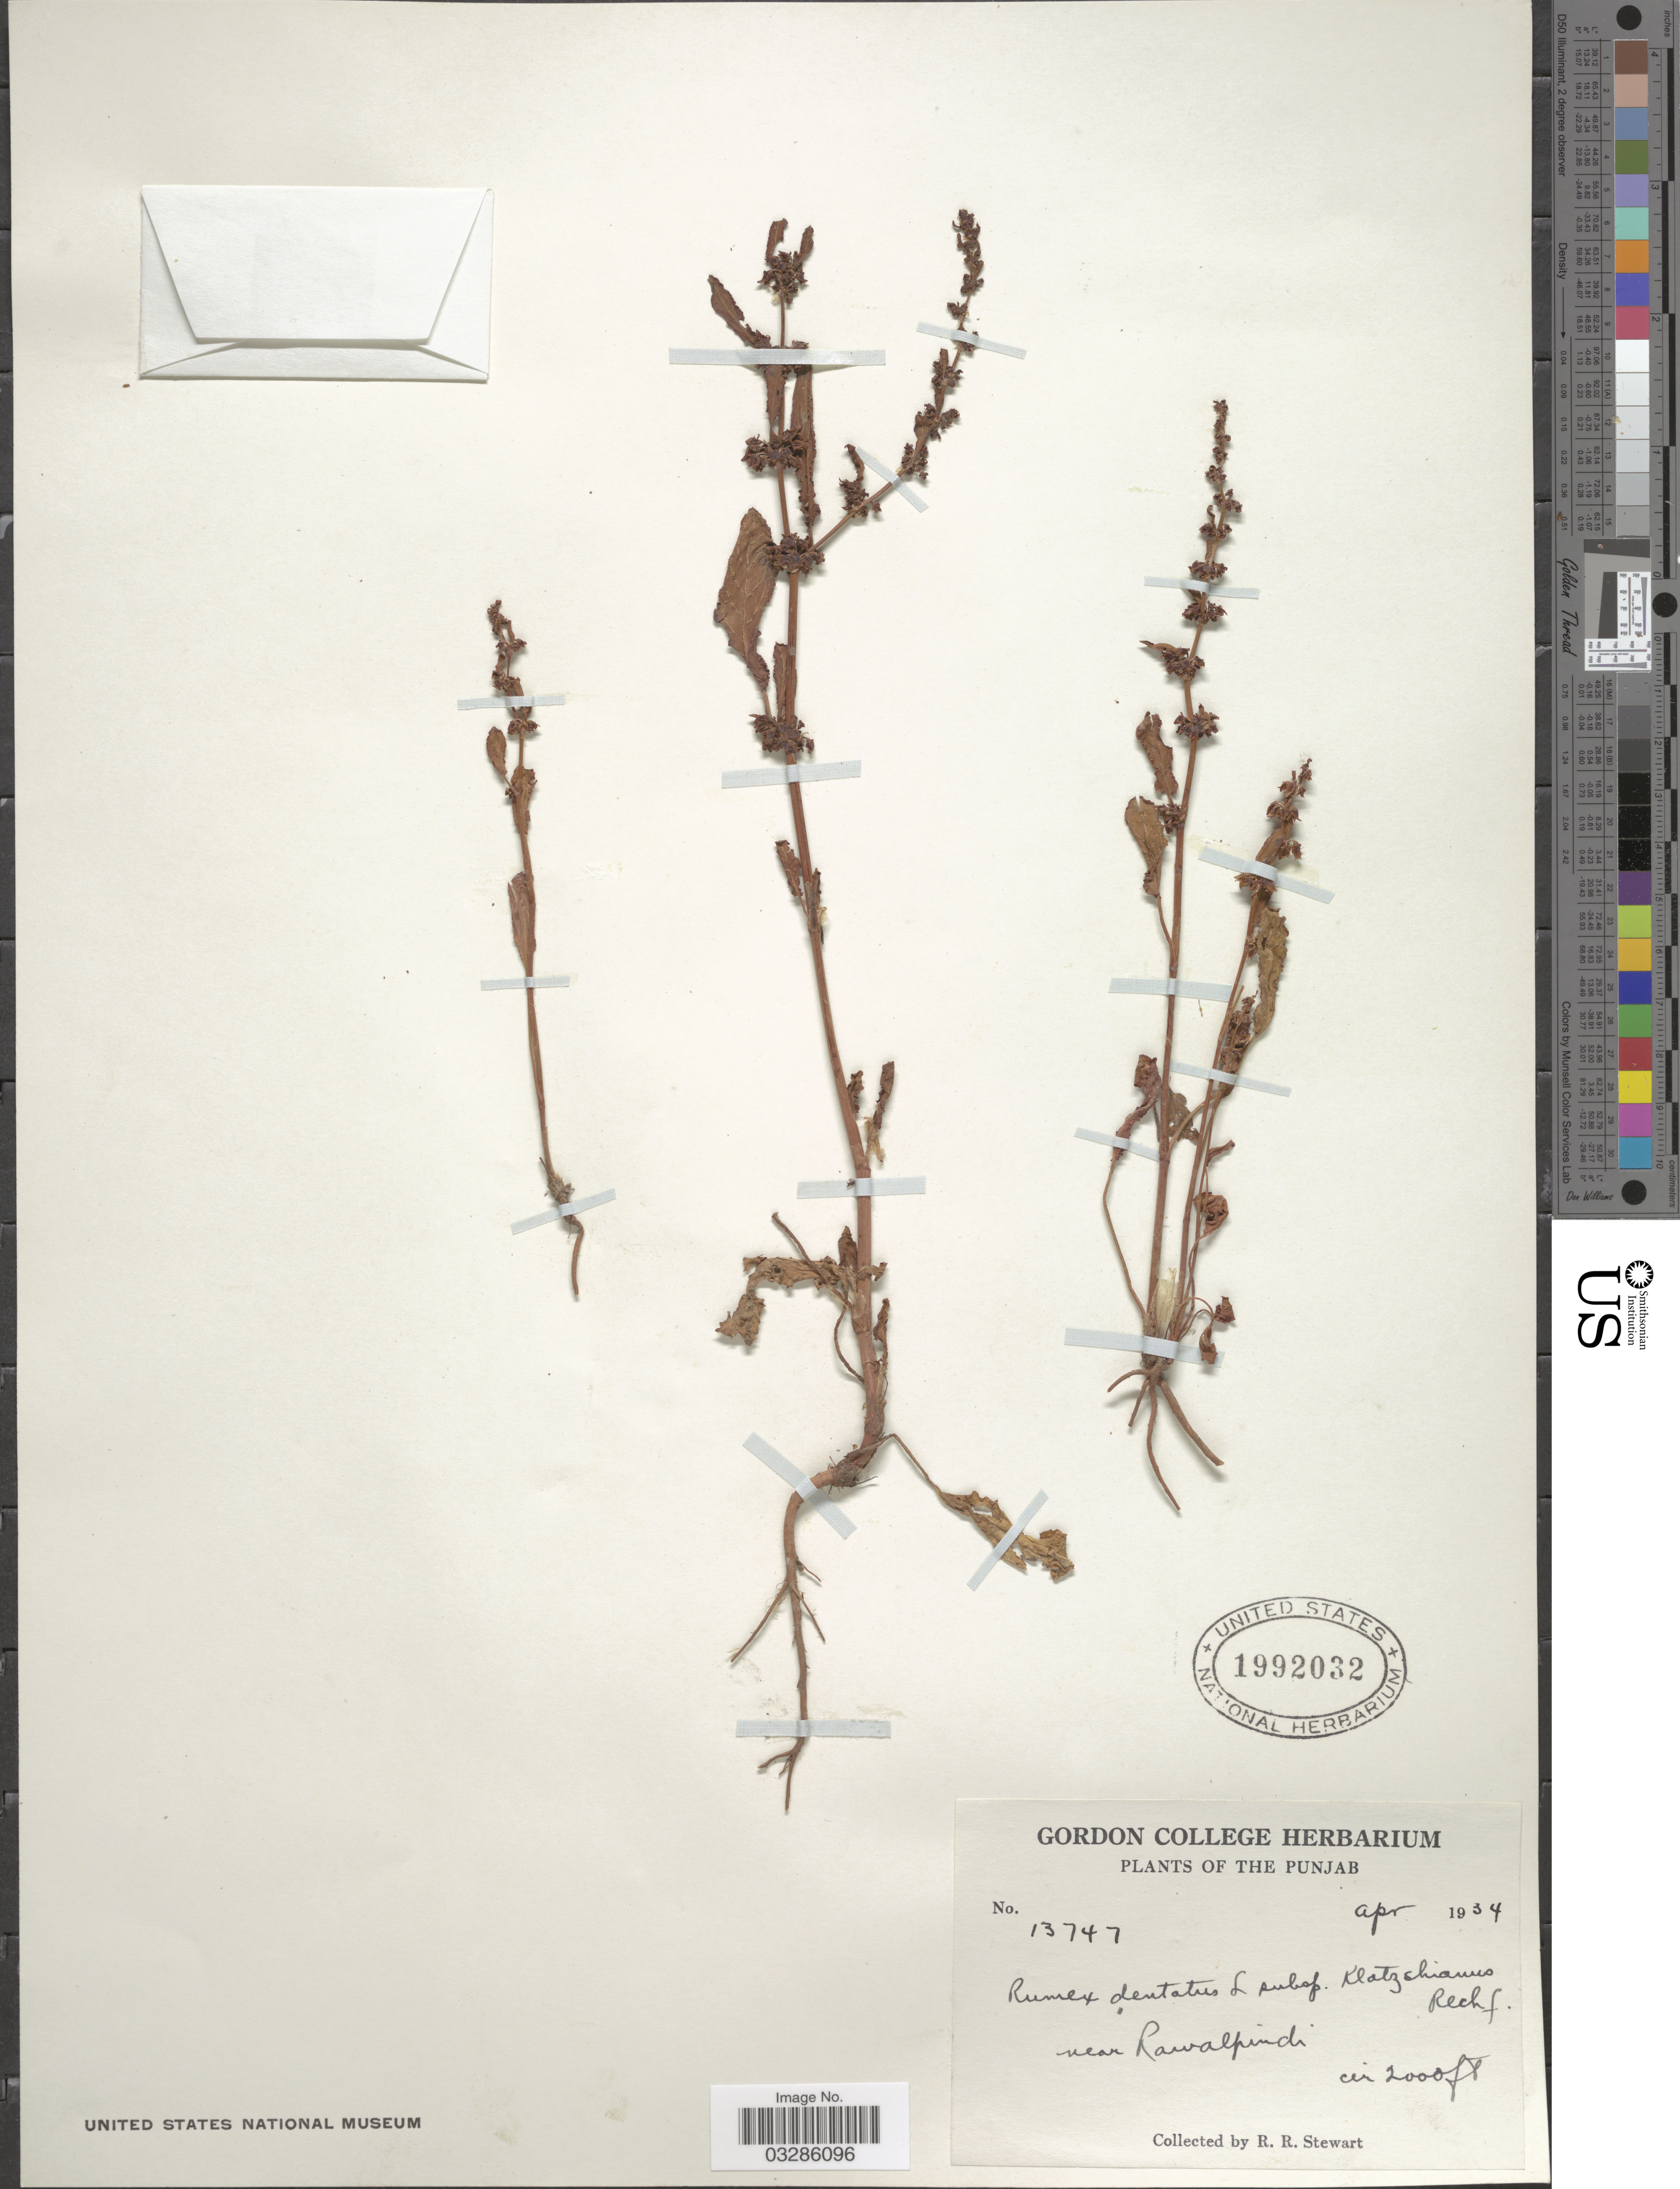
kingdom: Plantae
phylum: Tracheophyta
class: Magnoliopsida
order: Caryophyllales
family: Polygonaceae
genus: Rumex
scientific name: Rumex dentatus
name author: L.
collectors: R. Stewart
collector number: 13747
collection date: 1934-04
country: Pakistan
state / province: Punjab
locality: Punjab. Near Rawalpindi.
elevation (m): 610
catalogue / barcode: US 1992032